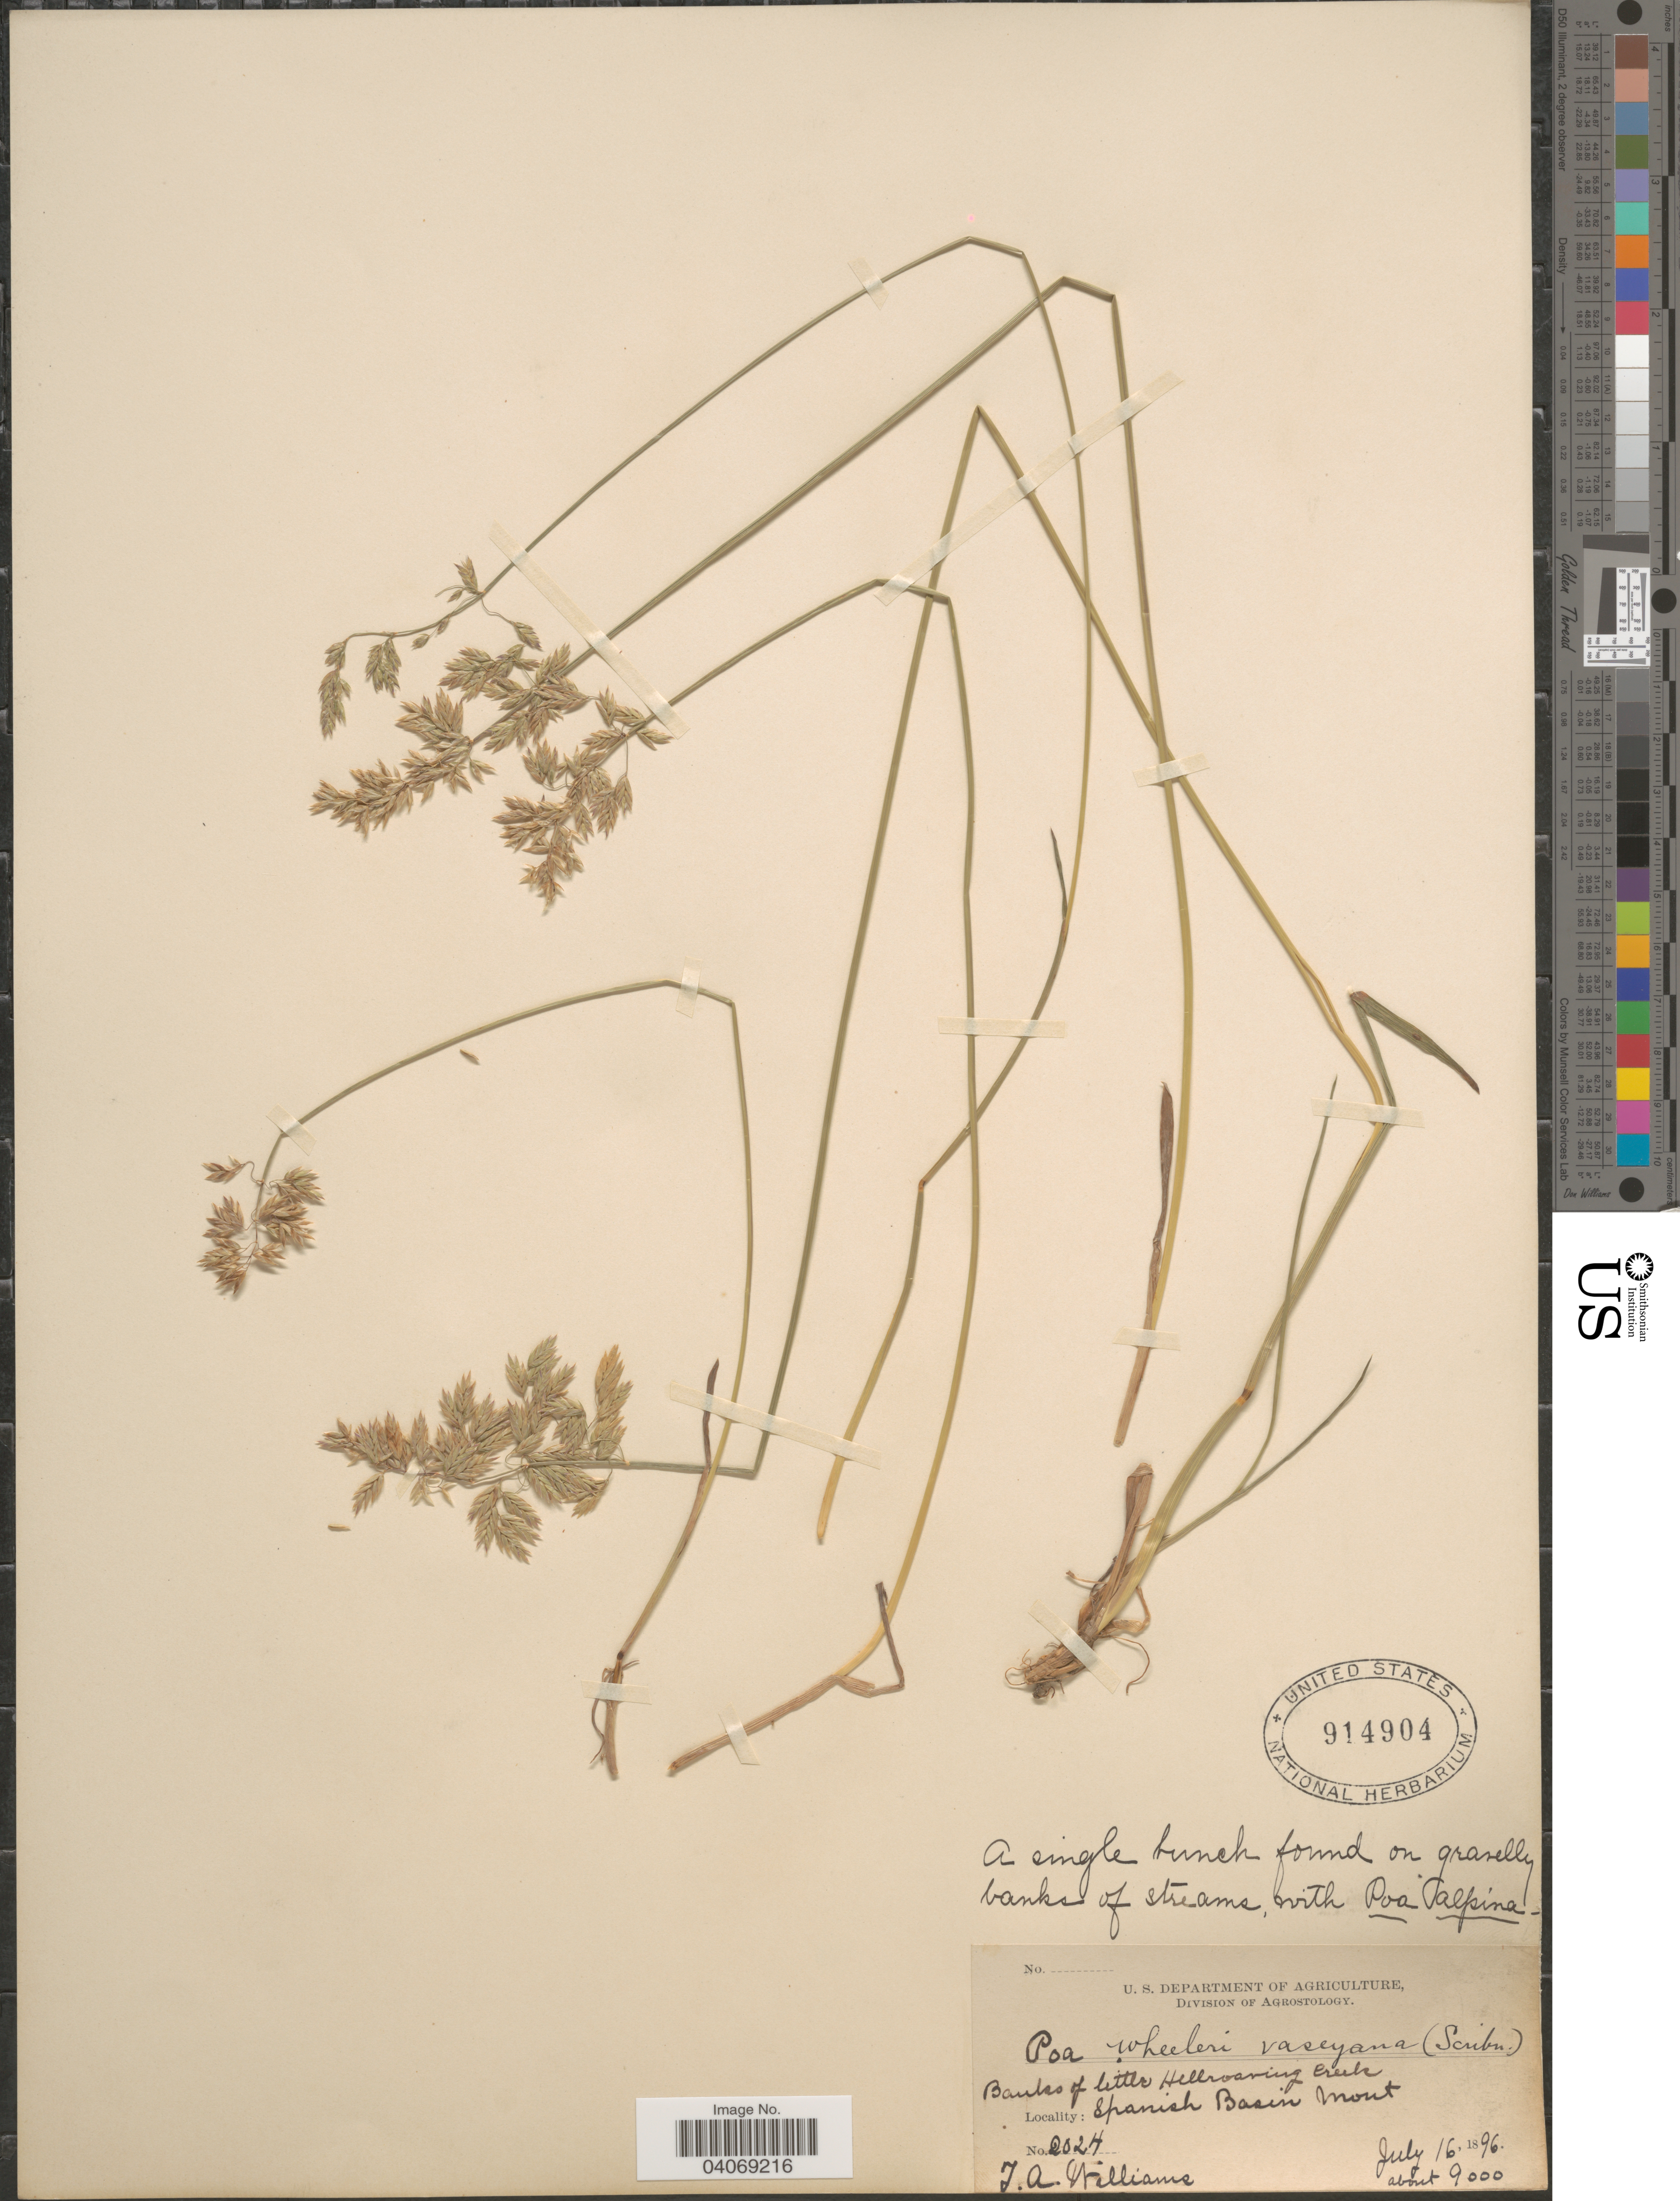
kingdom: Plantae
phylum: Tracheophyta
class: Liliopsida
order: Poales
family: Poaceae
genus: Poa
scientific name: Poa wheeleri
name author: Vasey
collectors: J. A. Williams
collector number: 2024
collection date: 1896-07-16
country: United States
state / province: Montana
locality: Spanish Basin. Banks of little Hellroaring Creek. A single bunch found on gravelly banks of streams.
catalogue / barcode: US 914904